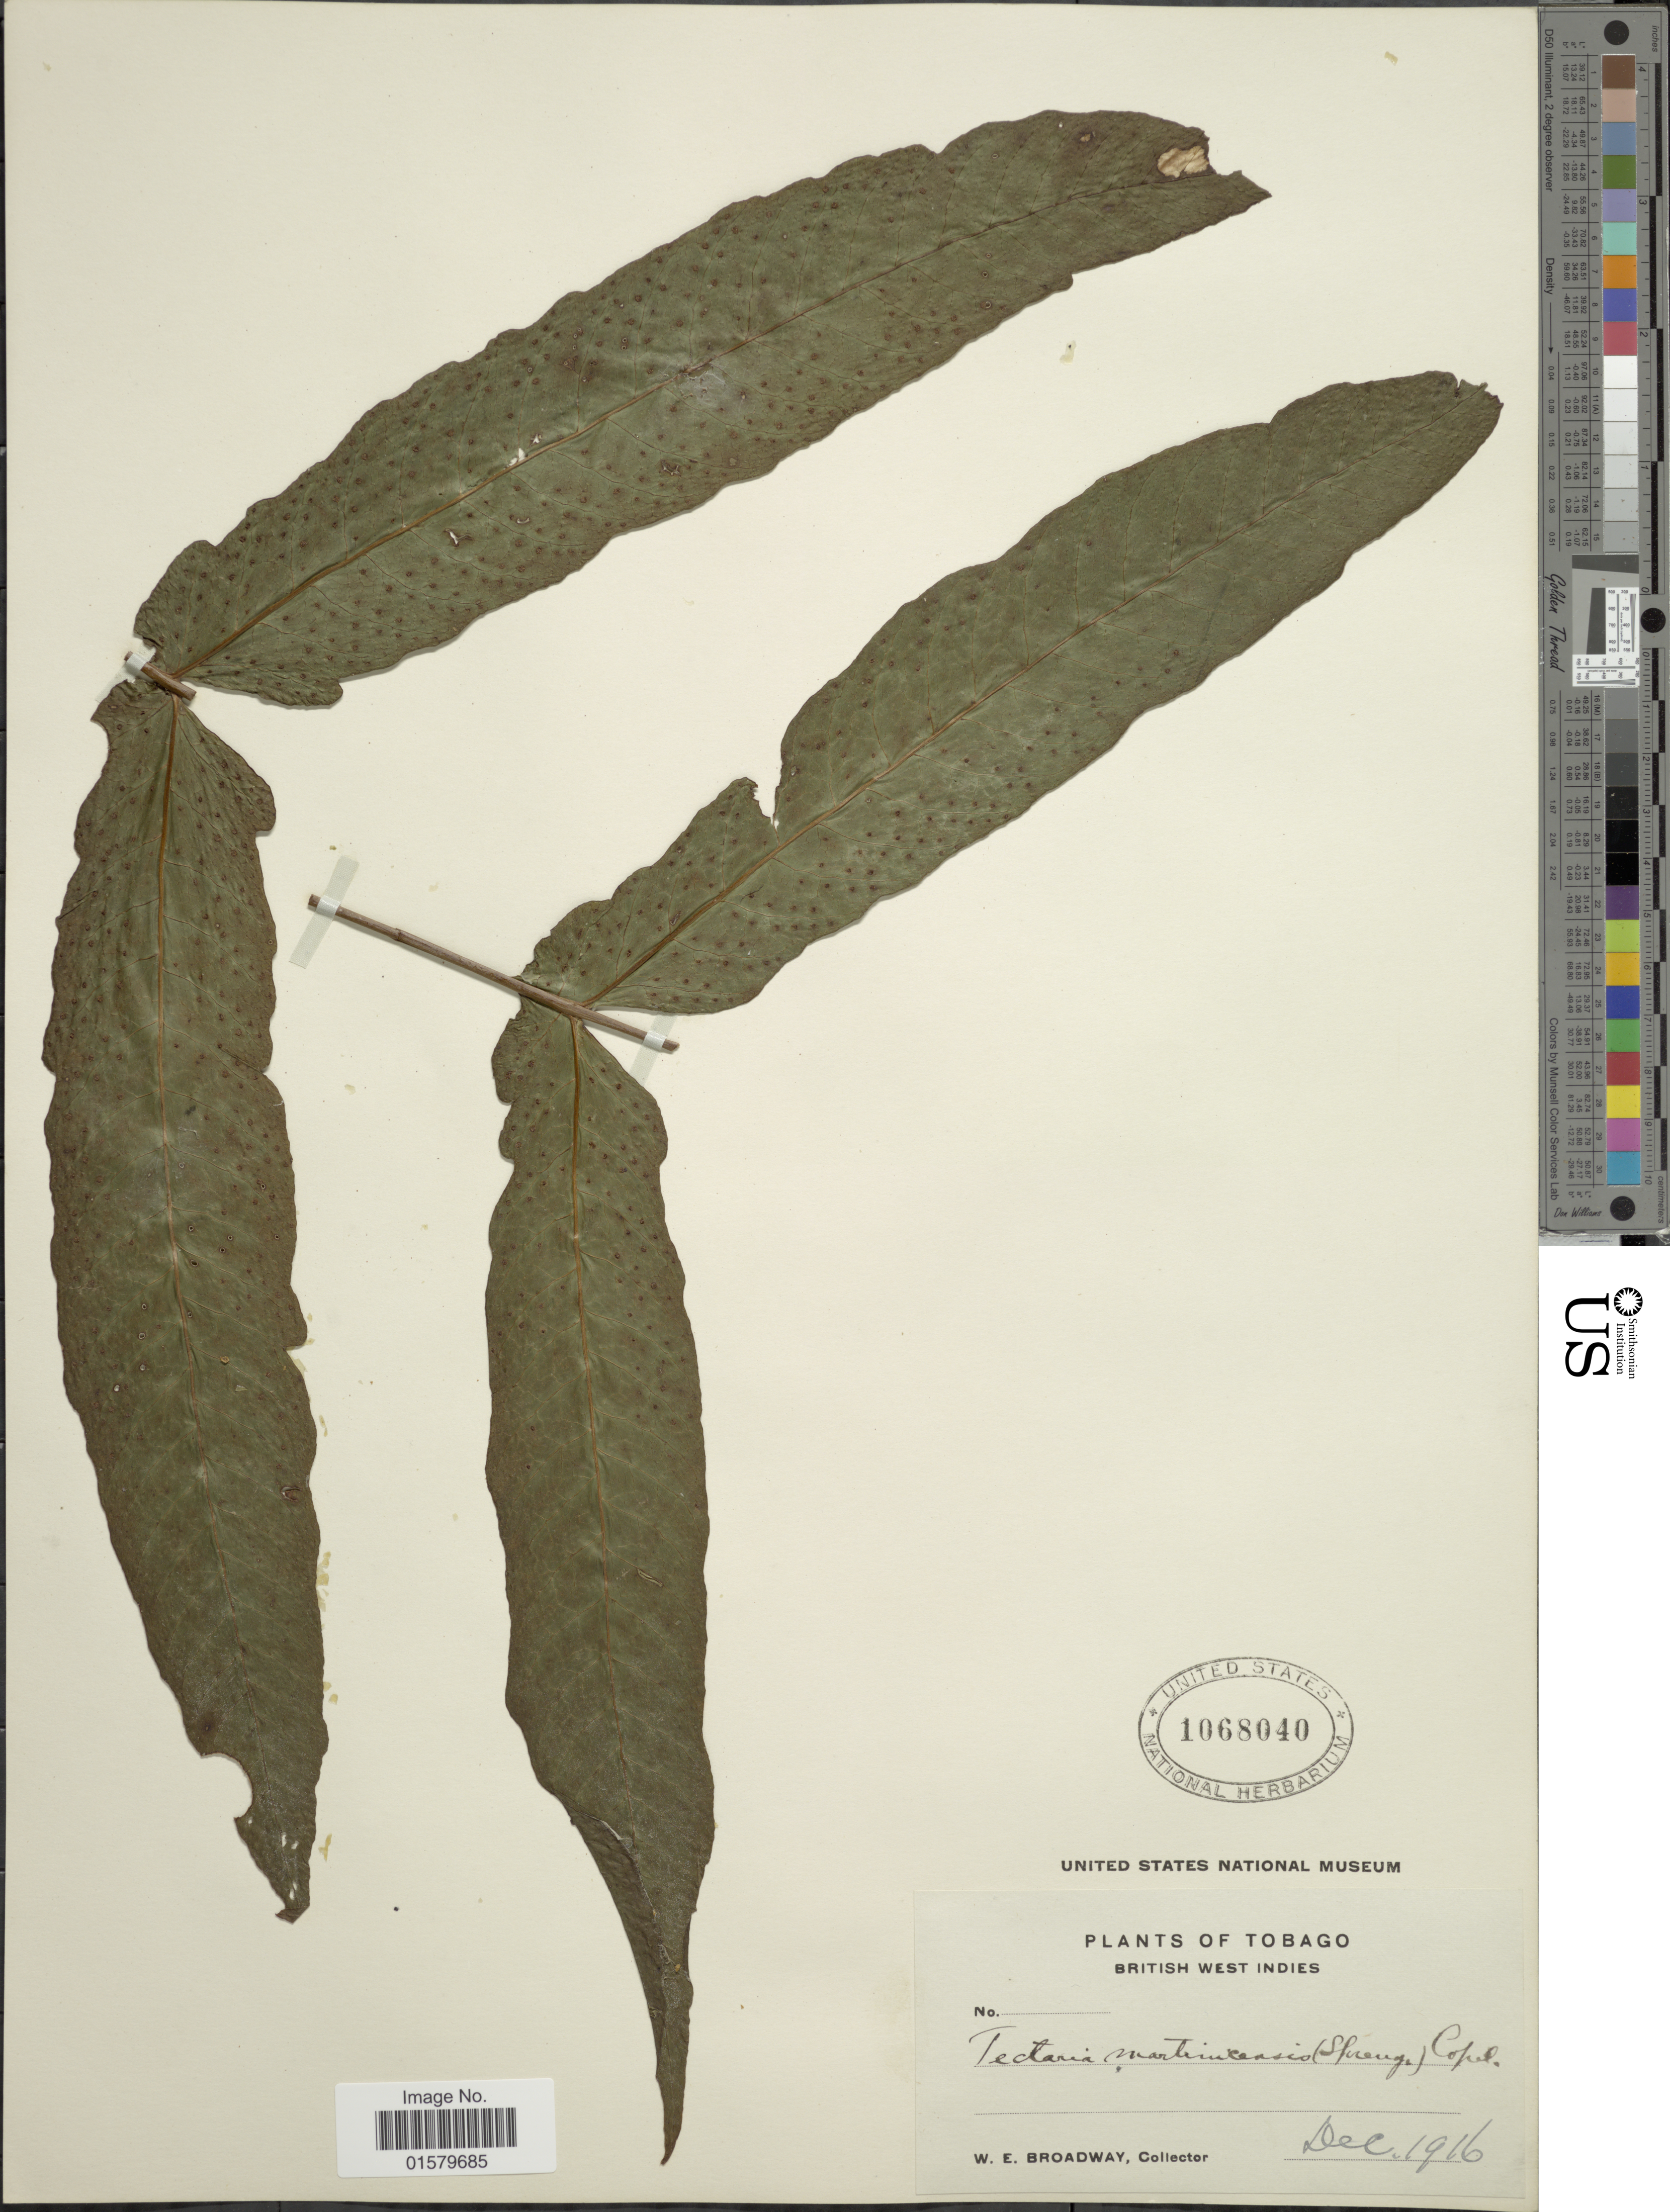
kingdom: Plantae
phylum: Tracheophyta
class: Polypodiopsida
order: Polypodiales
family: Tectariaceae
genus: Tectaria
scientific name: Tectaria incisa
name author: Cav.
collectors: W. E. Broadway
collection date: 1916-12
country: Trinidad and Tobago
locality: Tobago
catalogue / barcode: US 1068040